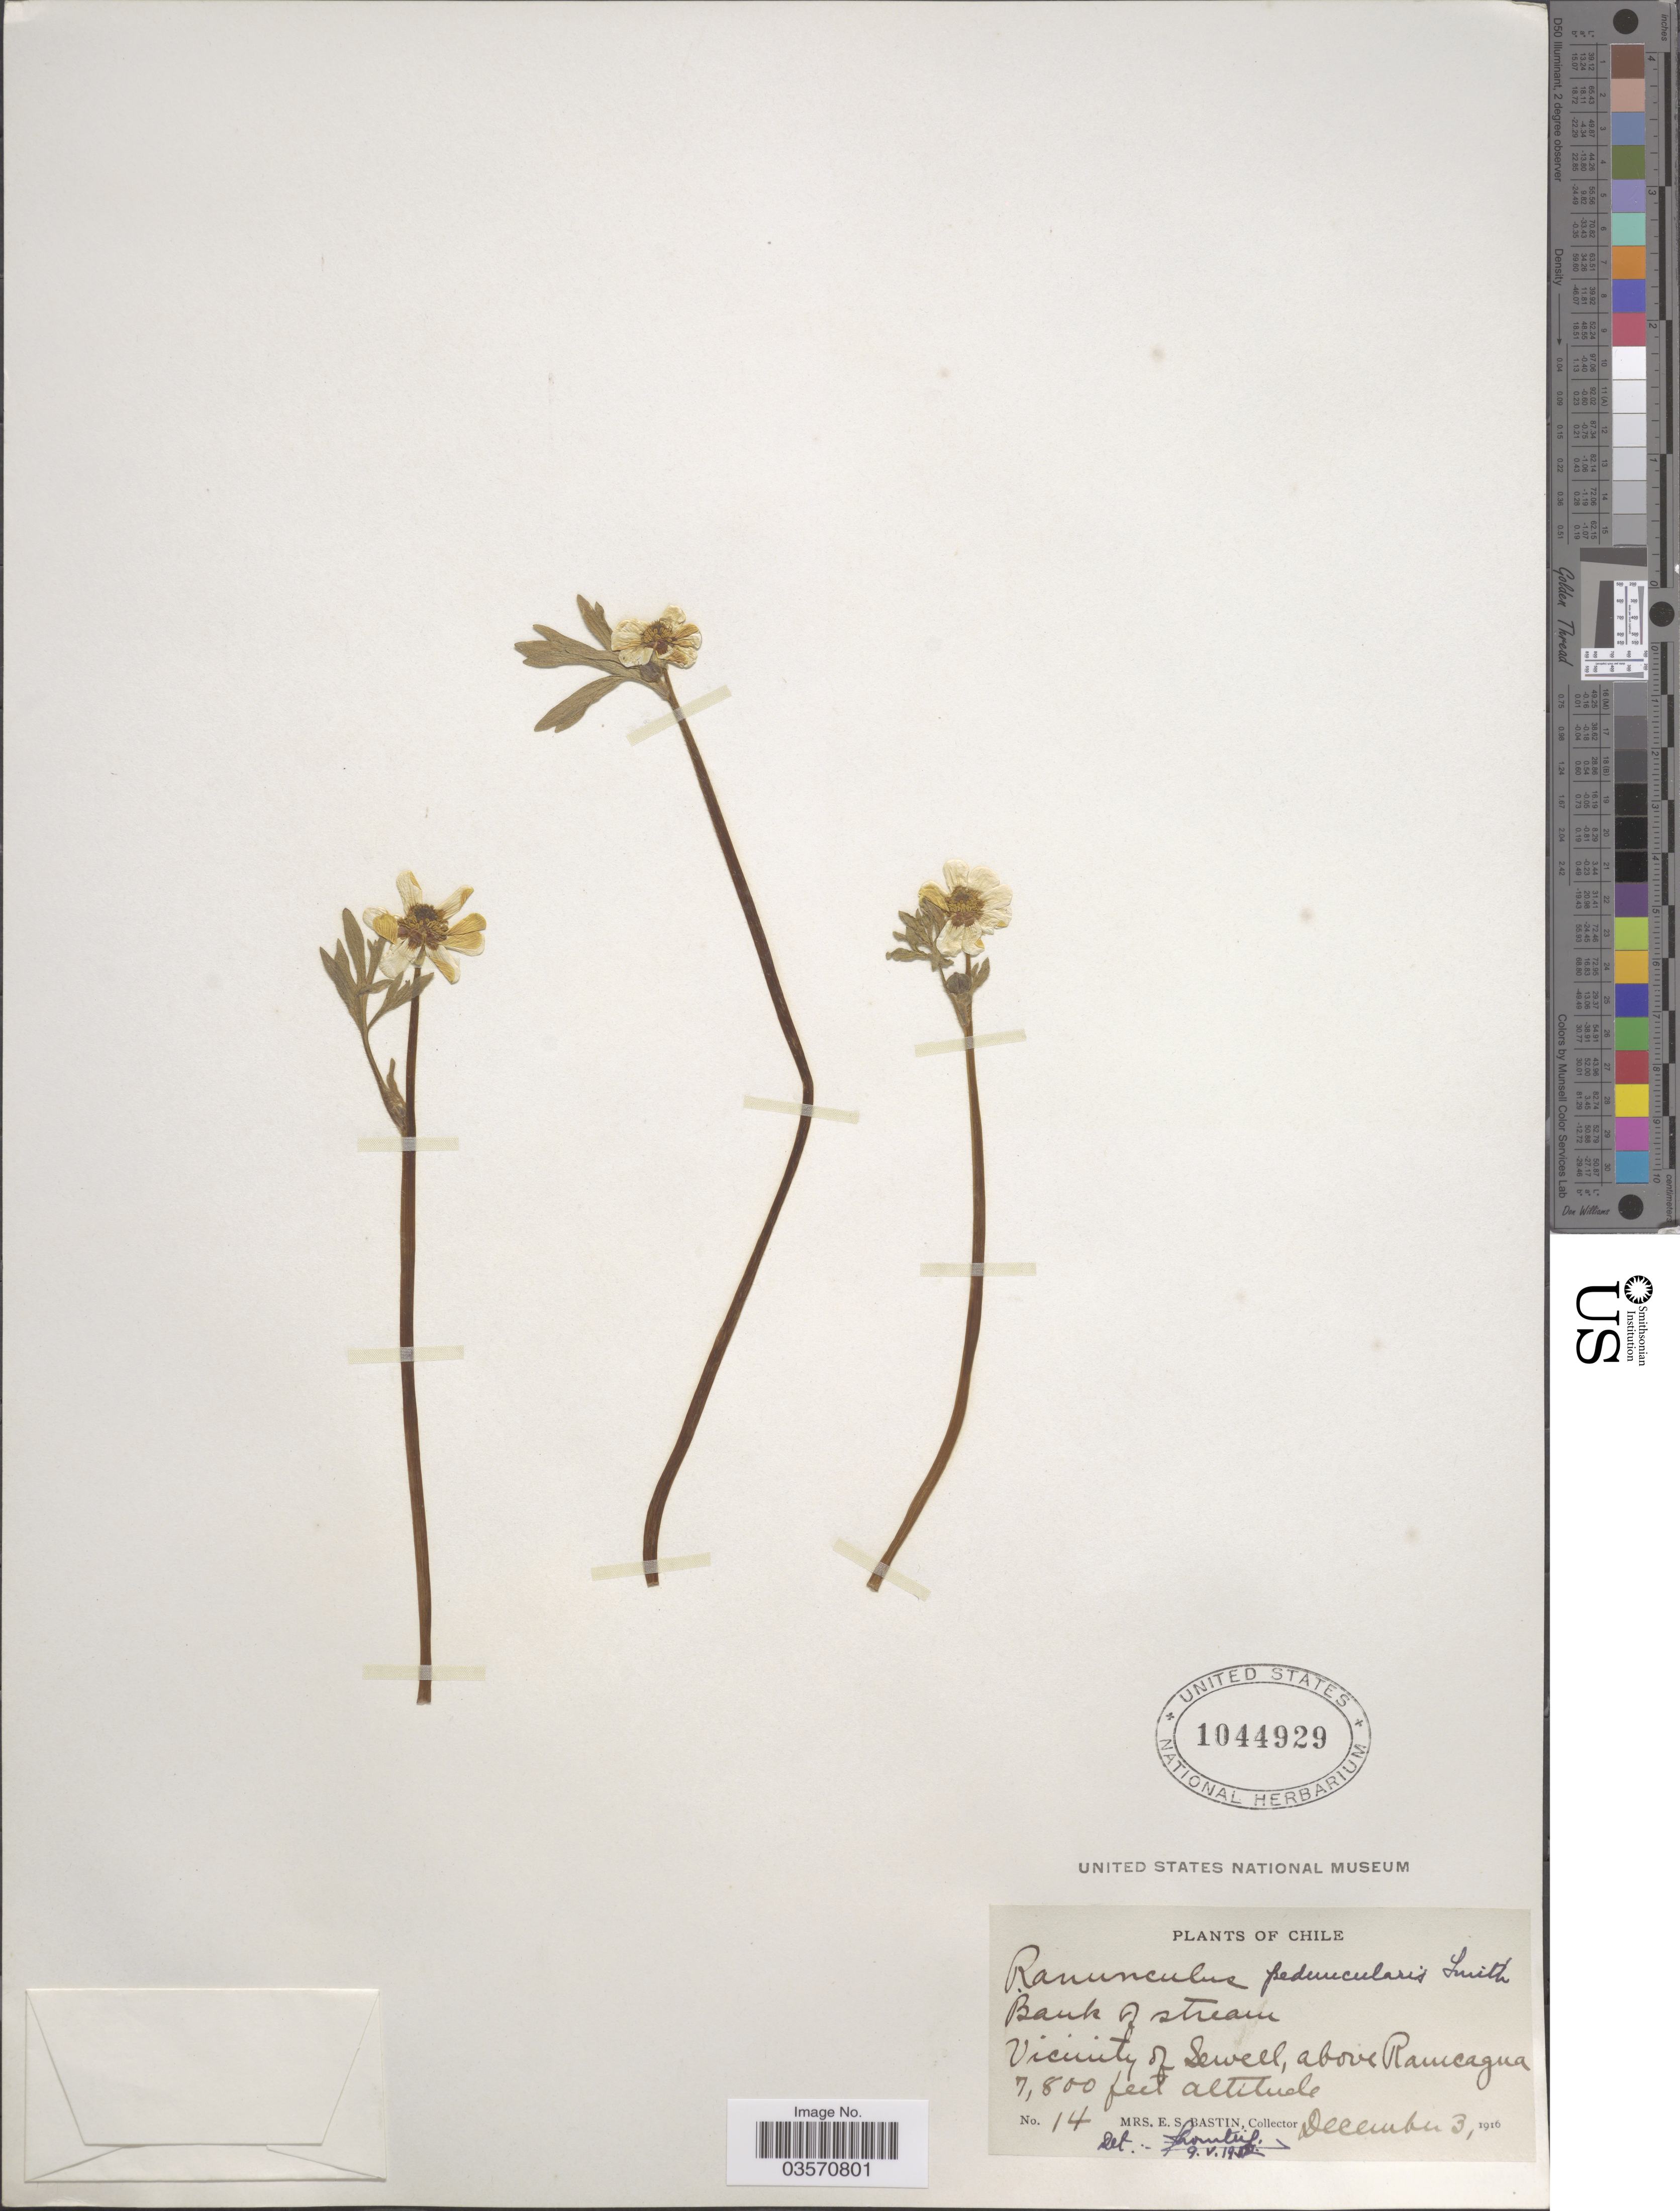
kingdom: Plantae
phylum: Tracheophyta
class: Magnoliopsida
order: Ranunculales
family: Ranunculaceae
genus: Ranunculus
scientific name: Ranunculus peduncularis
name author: Sm.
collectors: E. Bastin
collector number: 14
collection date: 1916-12-03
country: Chile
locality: Vicinity of Sewell, above Ramcagua.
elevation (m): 2377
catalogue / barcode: US 1044929